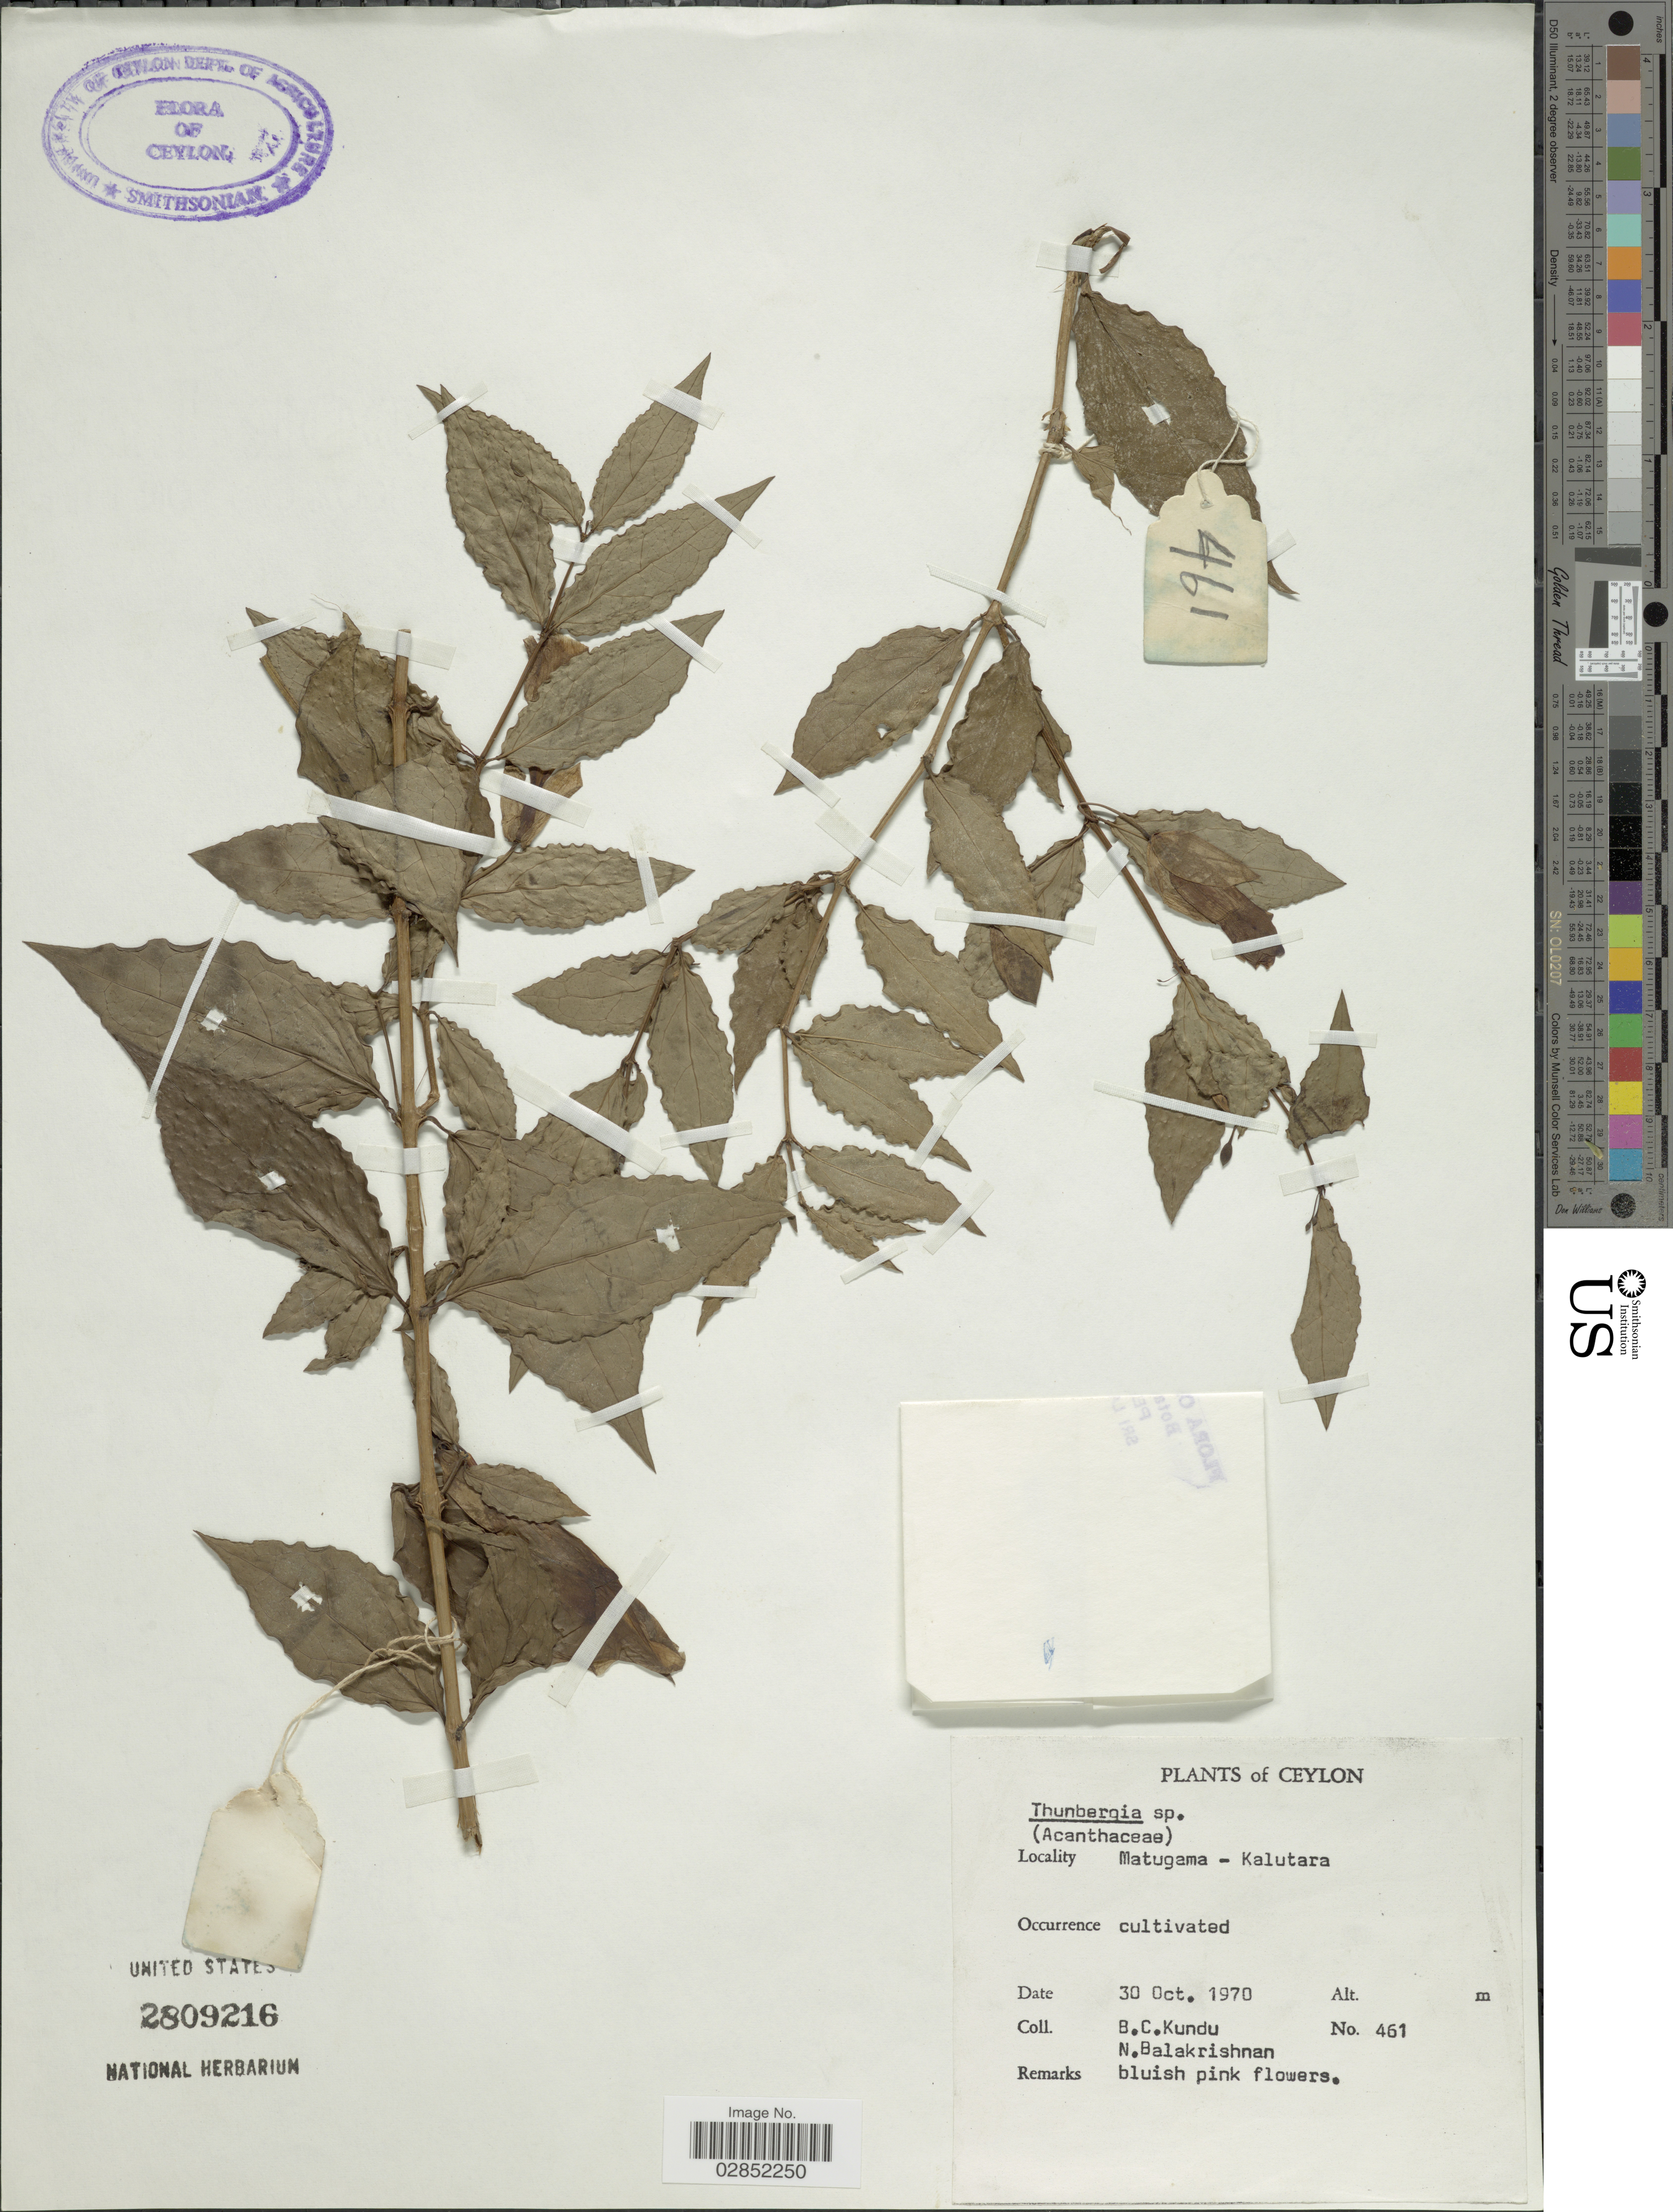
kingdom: Plantae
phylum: Tracheophyta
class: Magnoliopsida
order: Lamiales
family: Acanthaceae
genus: Thunbergia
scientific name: Thunbergia sp.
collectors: B. C. Kundu & N. Balakrishnan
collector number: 461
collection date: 1970-10-30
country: Sri Lanka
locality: Ceylon. Matugama - Kalutara.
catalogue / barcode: US 2809216